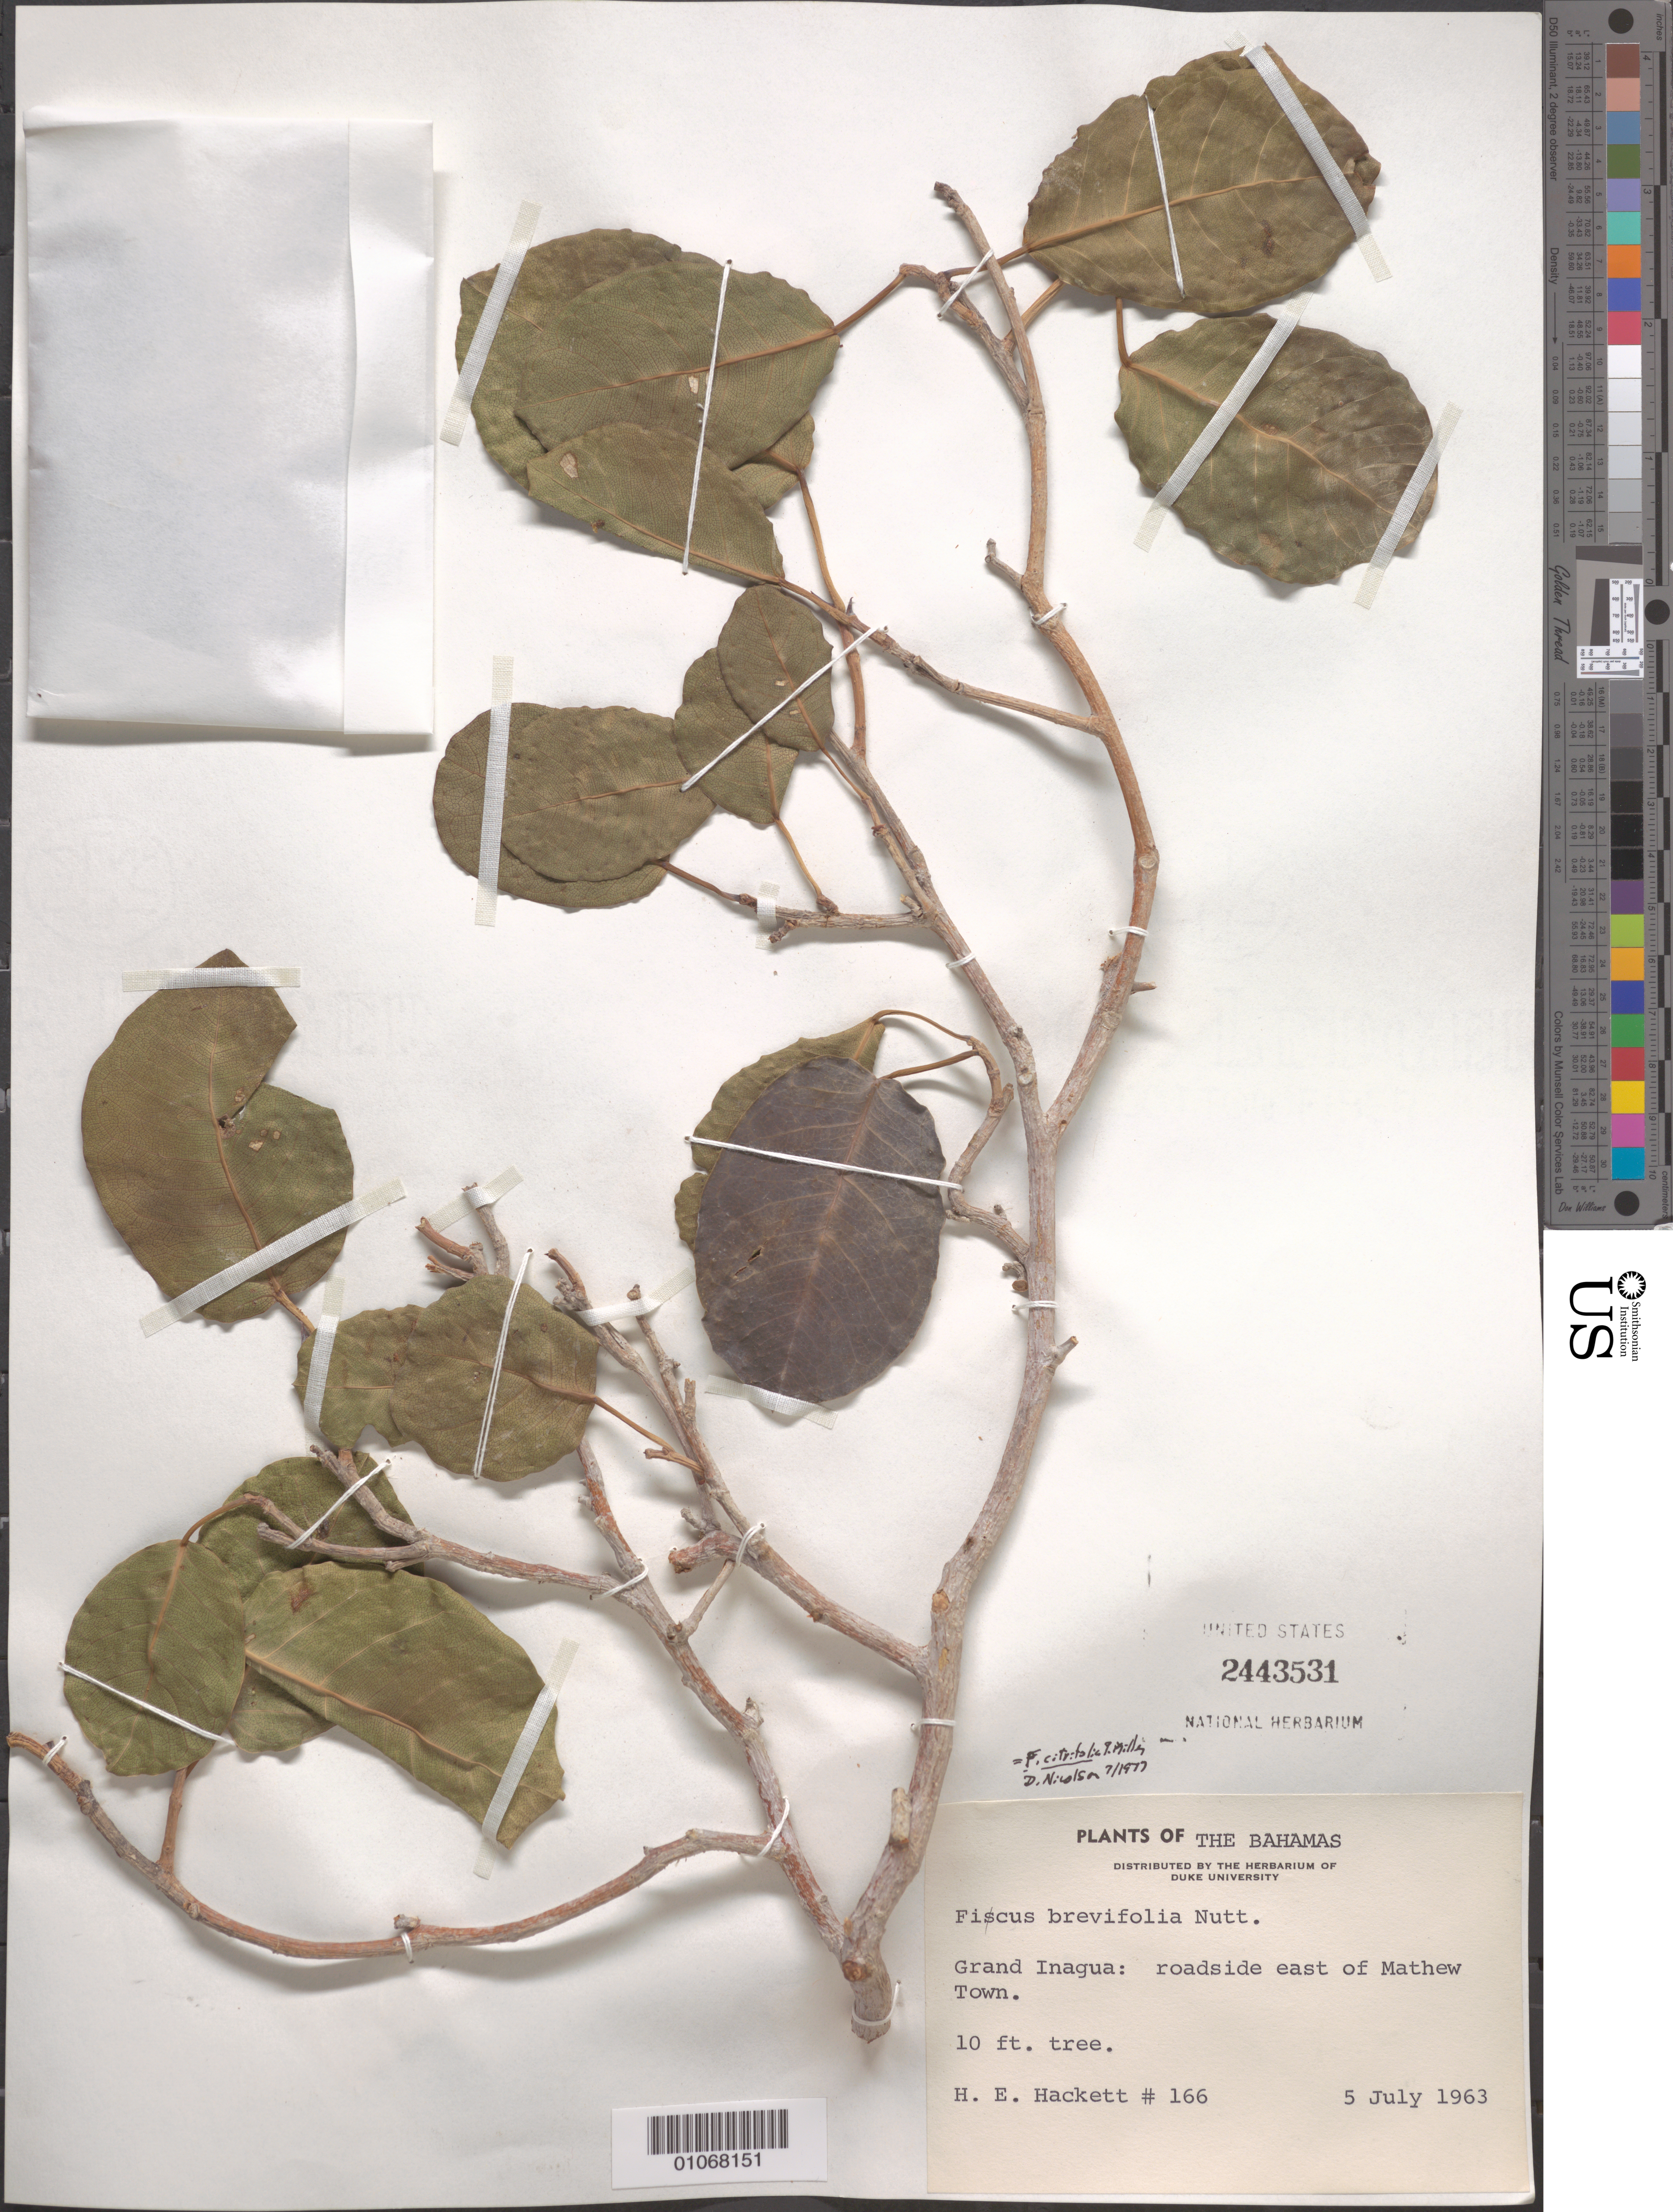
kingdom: Plantae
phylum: Tracheophyta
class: Magnoliopsida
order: Rosales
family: Moraceae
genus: Ficus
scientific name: Ficus citrifolia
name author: Mill.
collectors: H. E. Hackett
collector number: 166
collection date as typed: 05 Jul 1963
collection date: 1963-07-05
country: Bahamas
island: Great Inagua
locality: Roadside east of Mathew Town.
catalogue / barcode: US 2443531